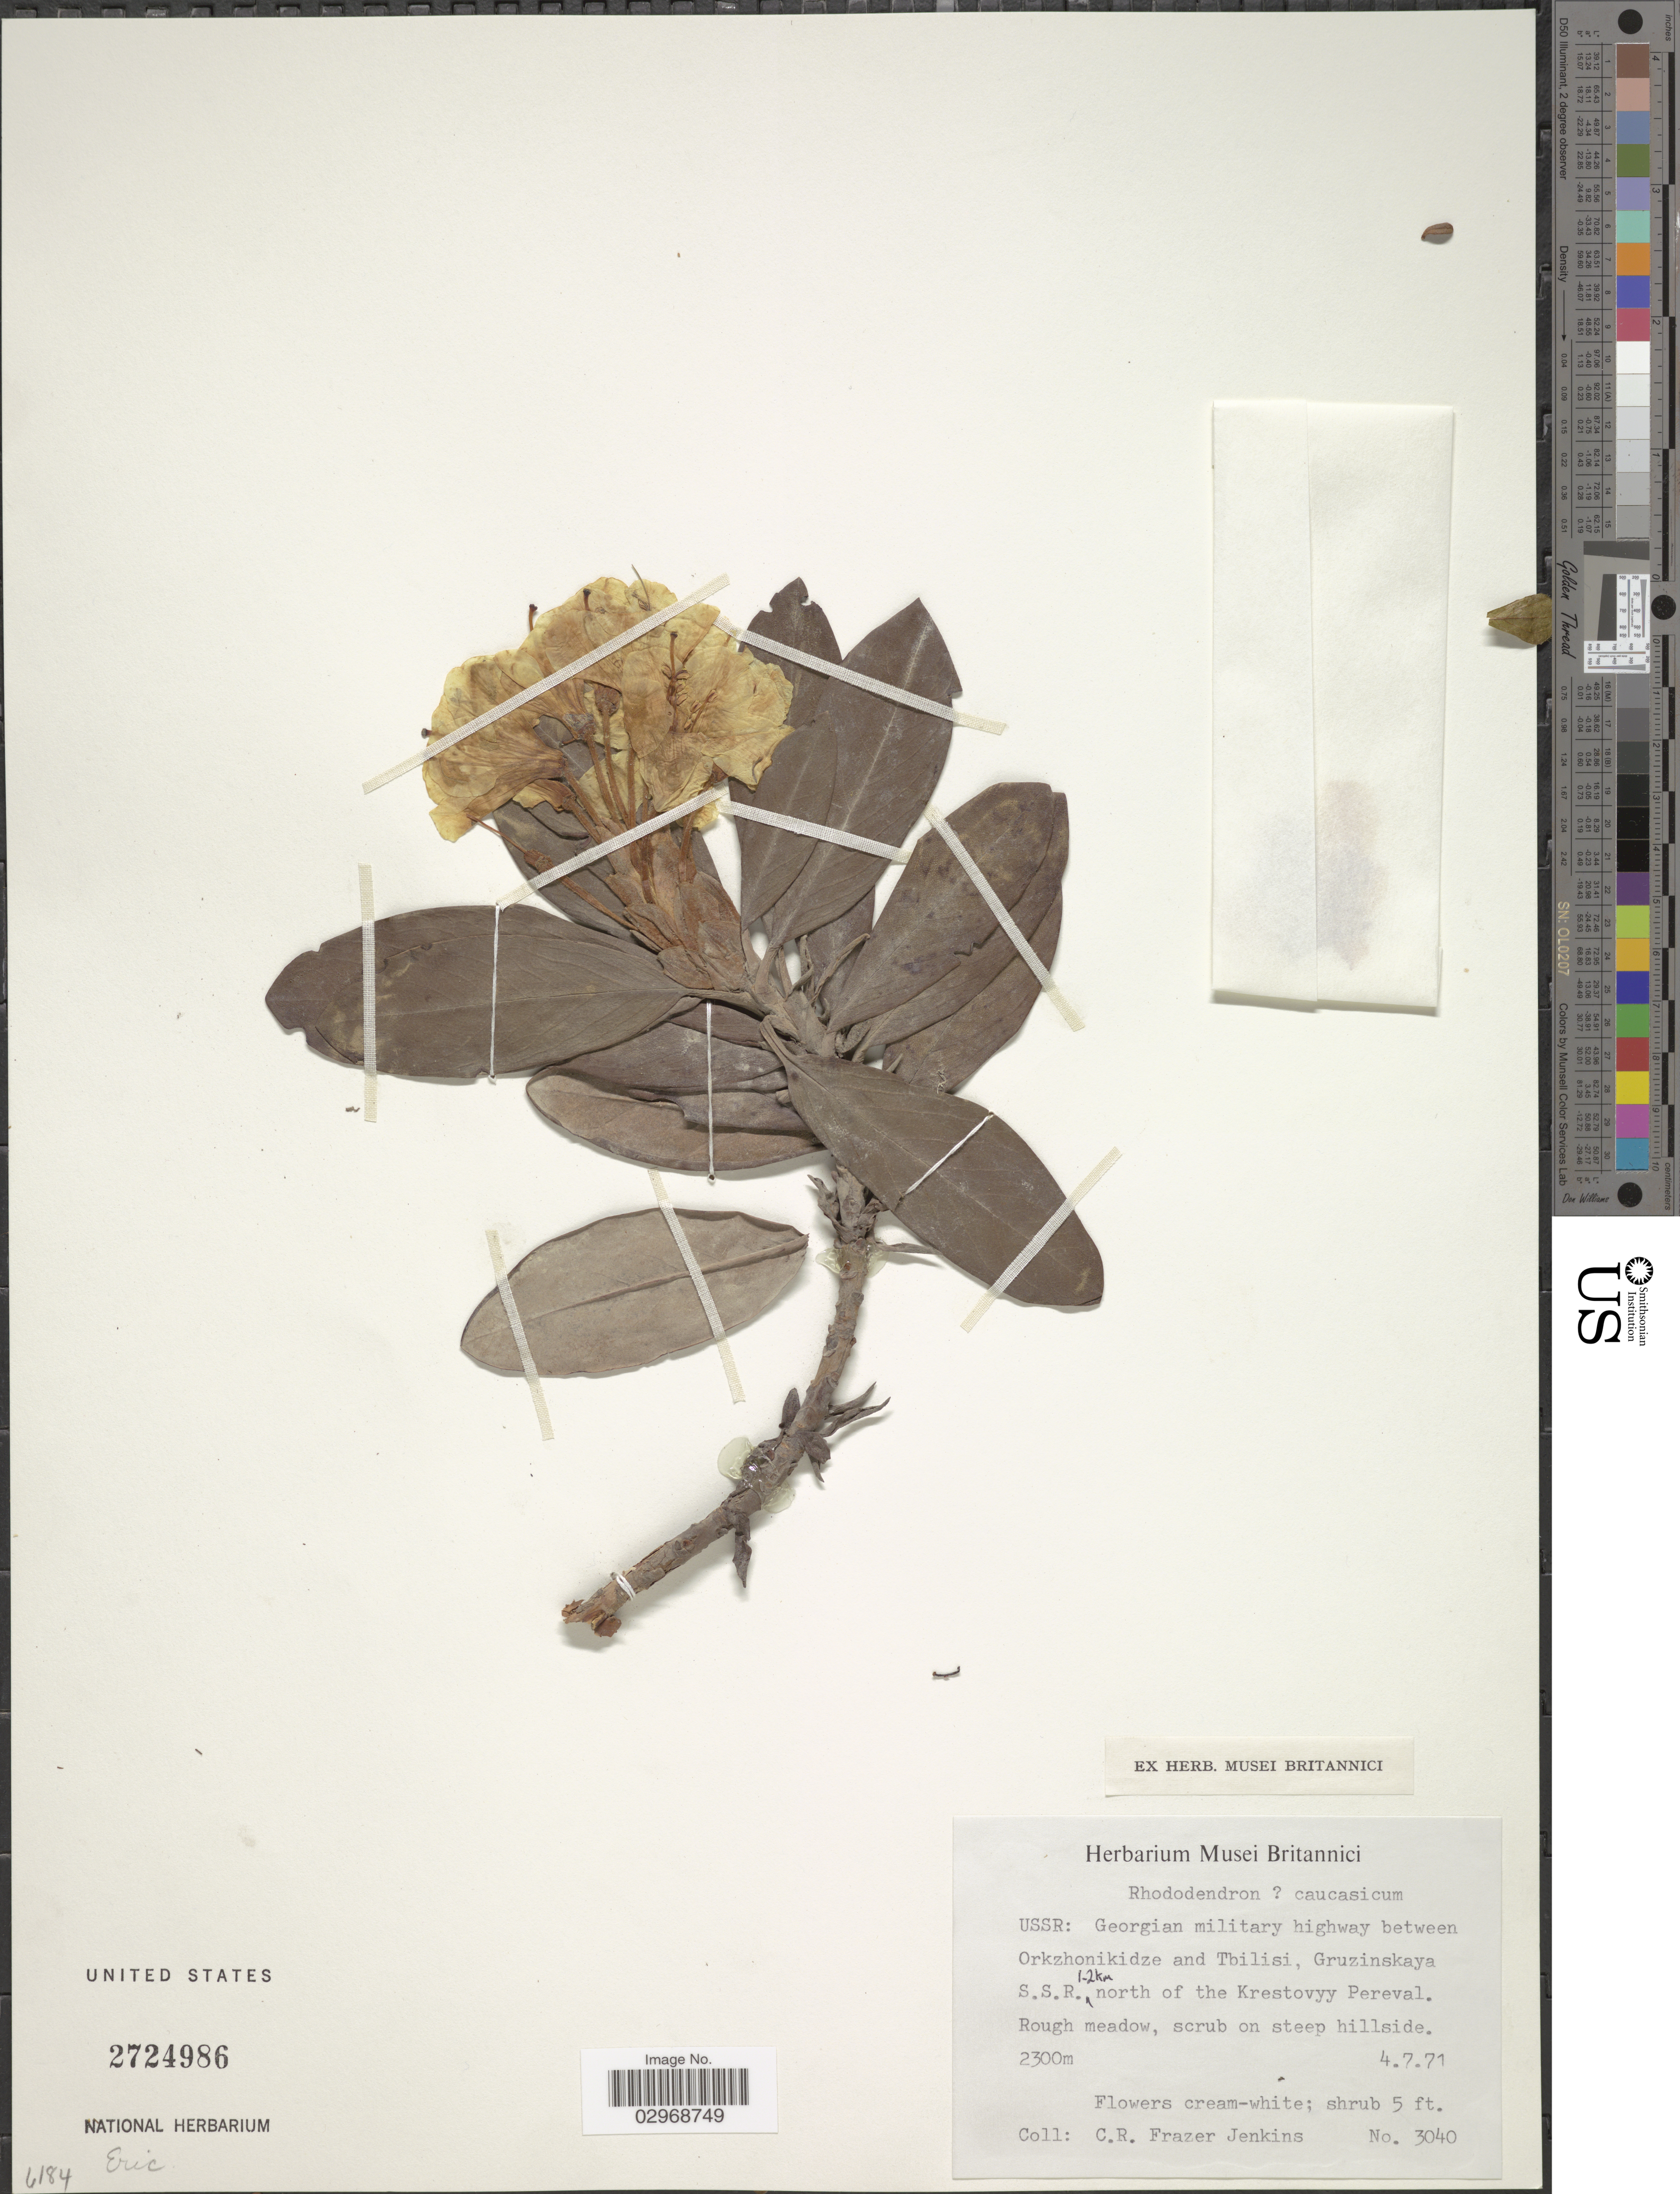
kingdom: Plantae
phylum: Tracheophyta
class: Magnoliopsida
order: Ericales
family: Ericaceae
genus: Rhododendron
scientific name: Rhododendron caucasicum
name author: Pall.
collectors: C. R. Fraser-Jenkins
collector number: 3040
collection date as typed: Transcribed d/m/y: 4/7/71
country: Georgia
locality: Georgian military highway between Orkzhonikidze and Tbilisi, Gruzinskaya, S.S.R. 1-2 north of the Krestovyy Pereval.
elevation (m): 2300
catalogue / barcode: US 2724986